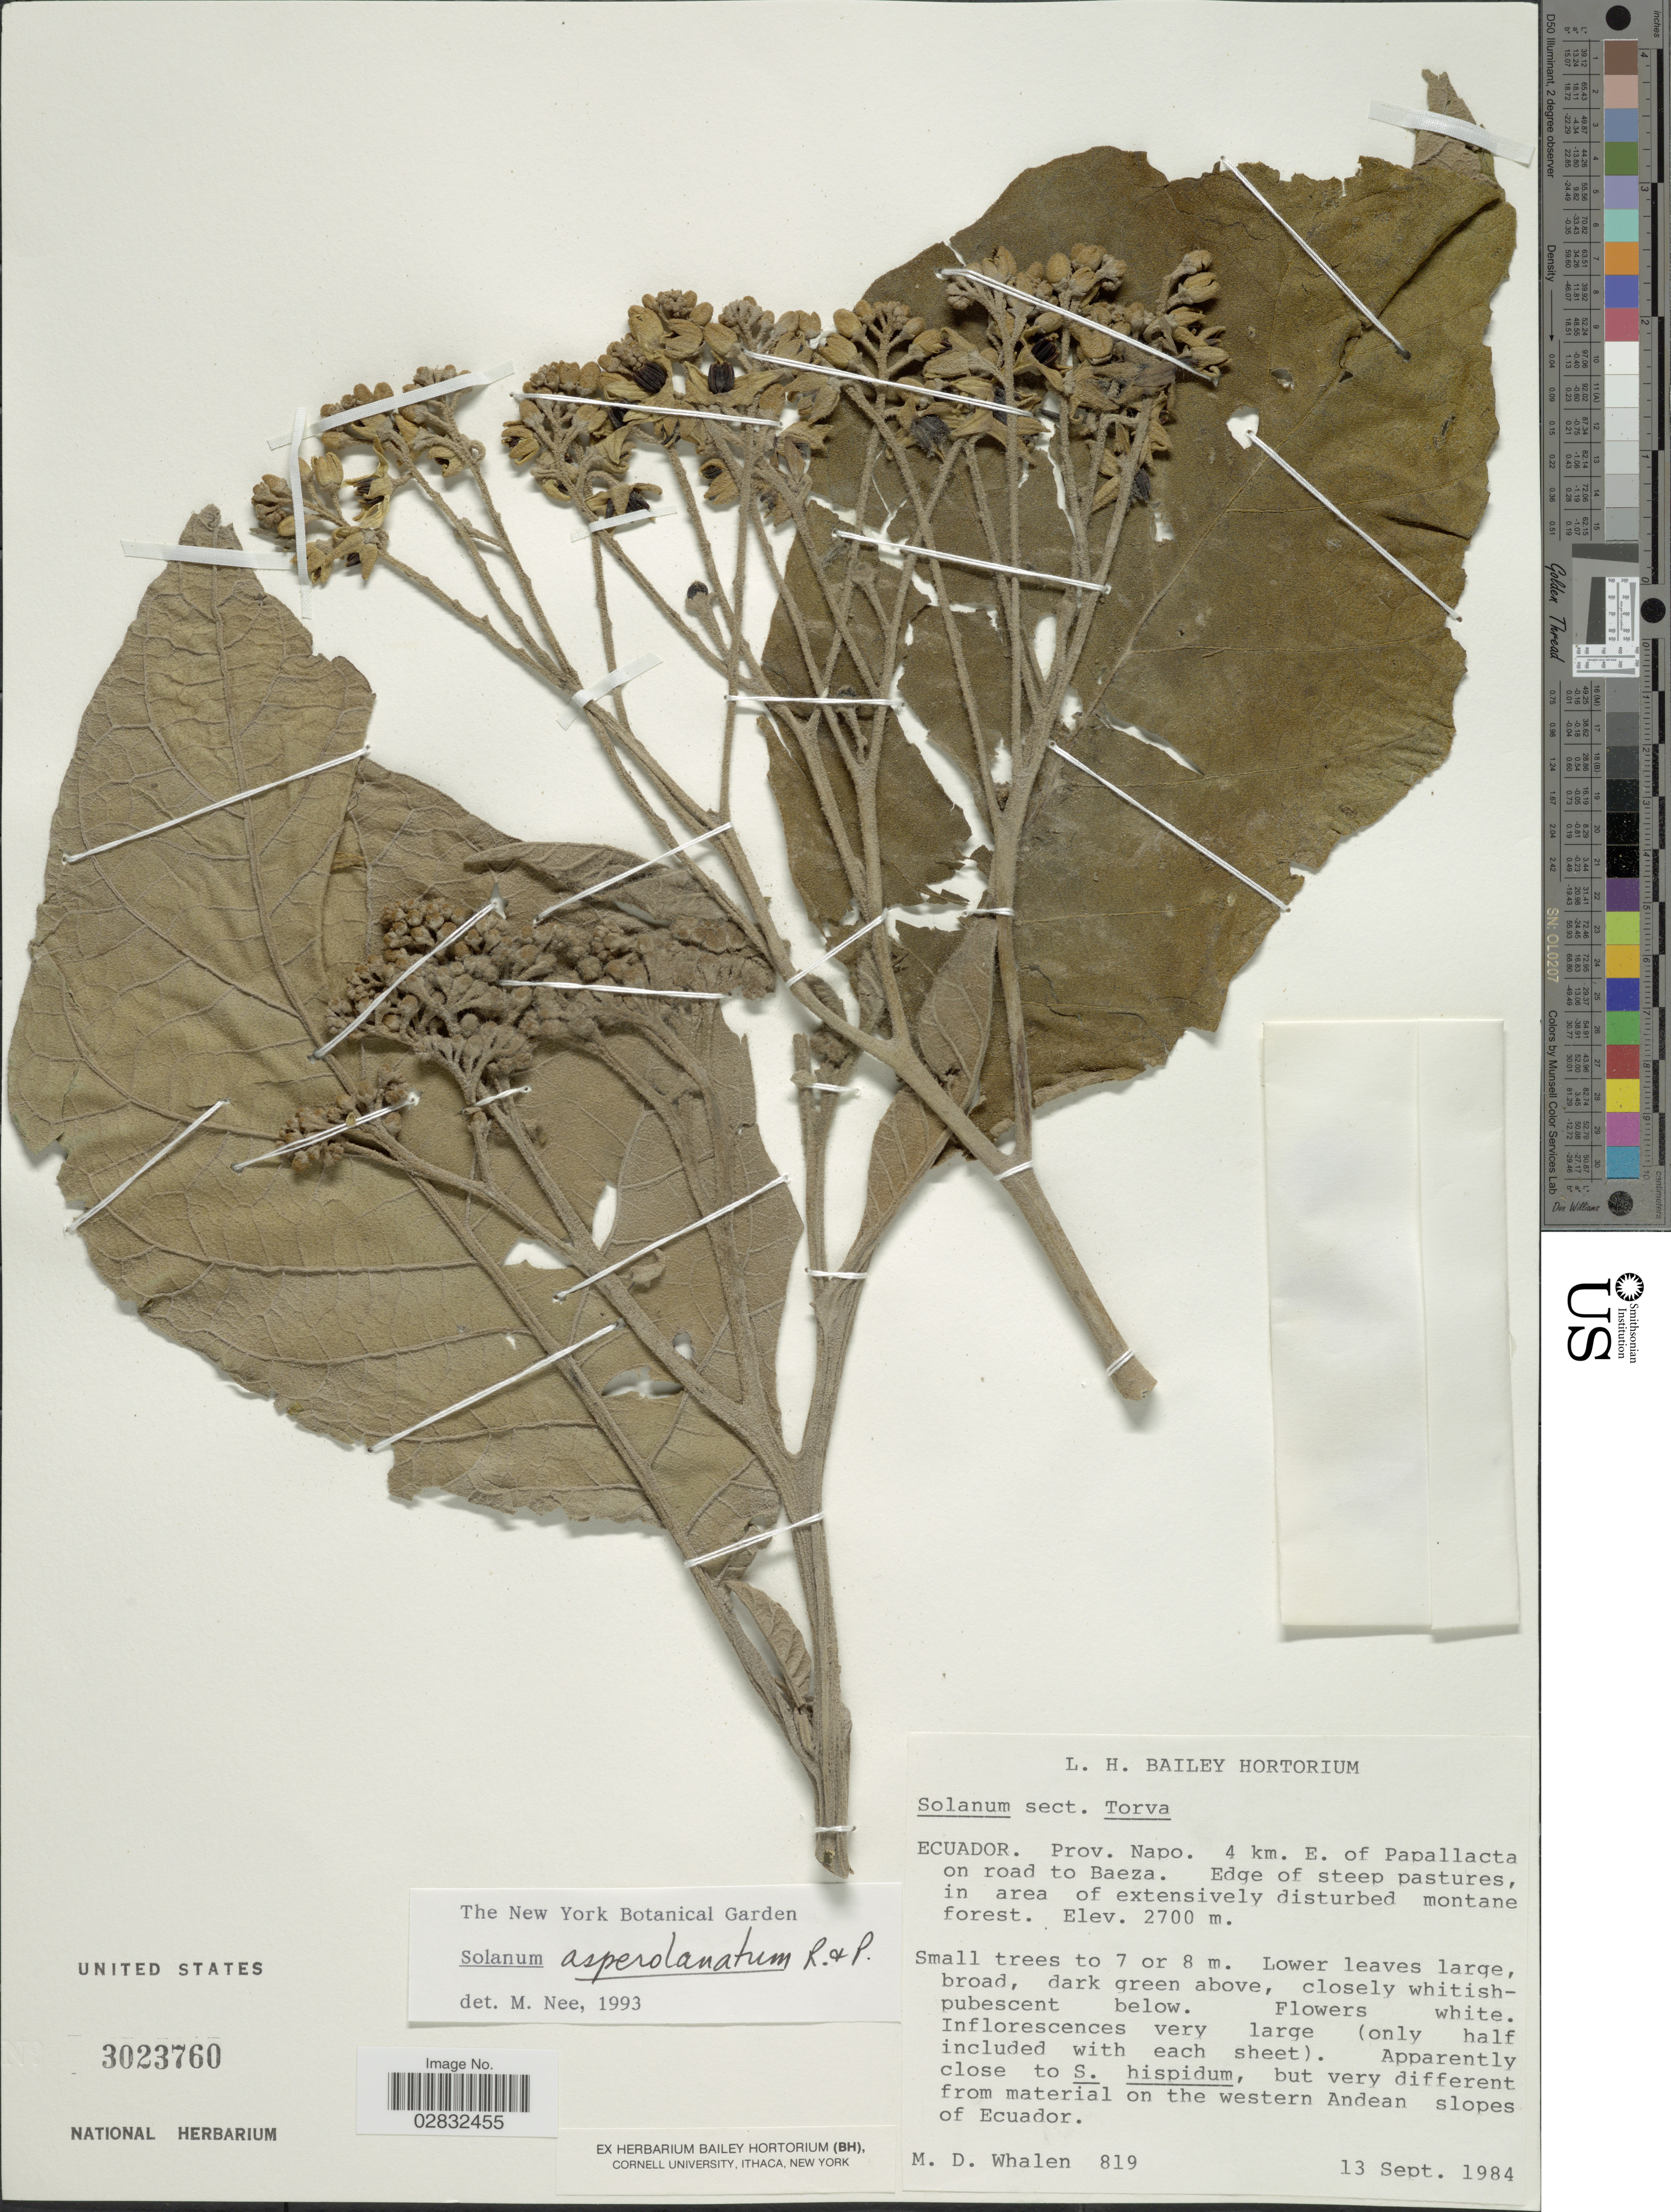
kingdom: Plantae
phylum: Tracheophyta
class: Magnoliopsida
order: Solanales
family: Solanaceae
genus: Solanum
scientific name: Solanum asperolatum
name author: Ruiz & Pav.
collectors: M. Whalen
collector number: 819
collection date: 1984-09-13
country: Ecuador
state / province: Napo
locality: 4 km. E. of Papallacta on road to Baeza.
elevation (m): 2700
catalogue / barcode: US 3023760